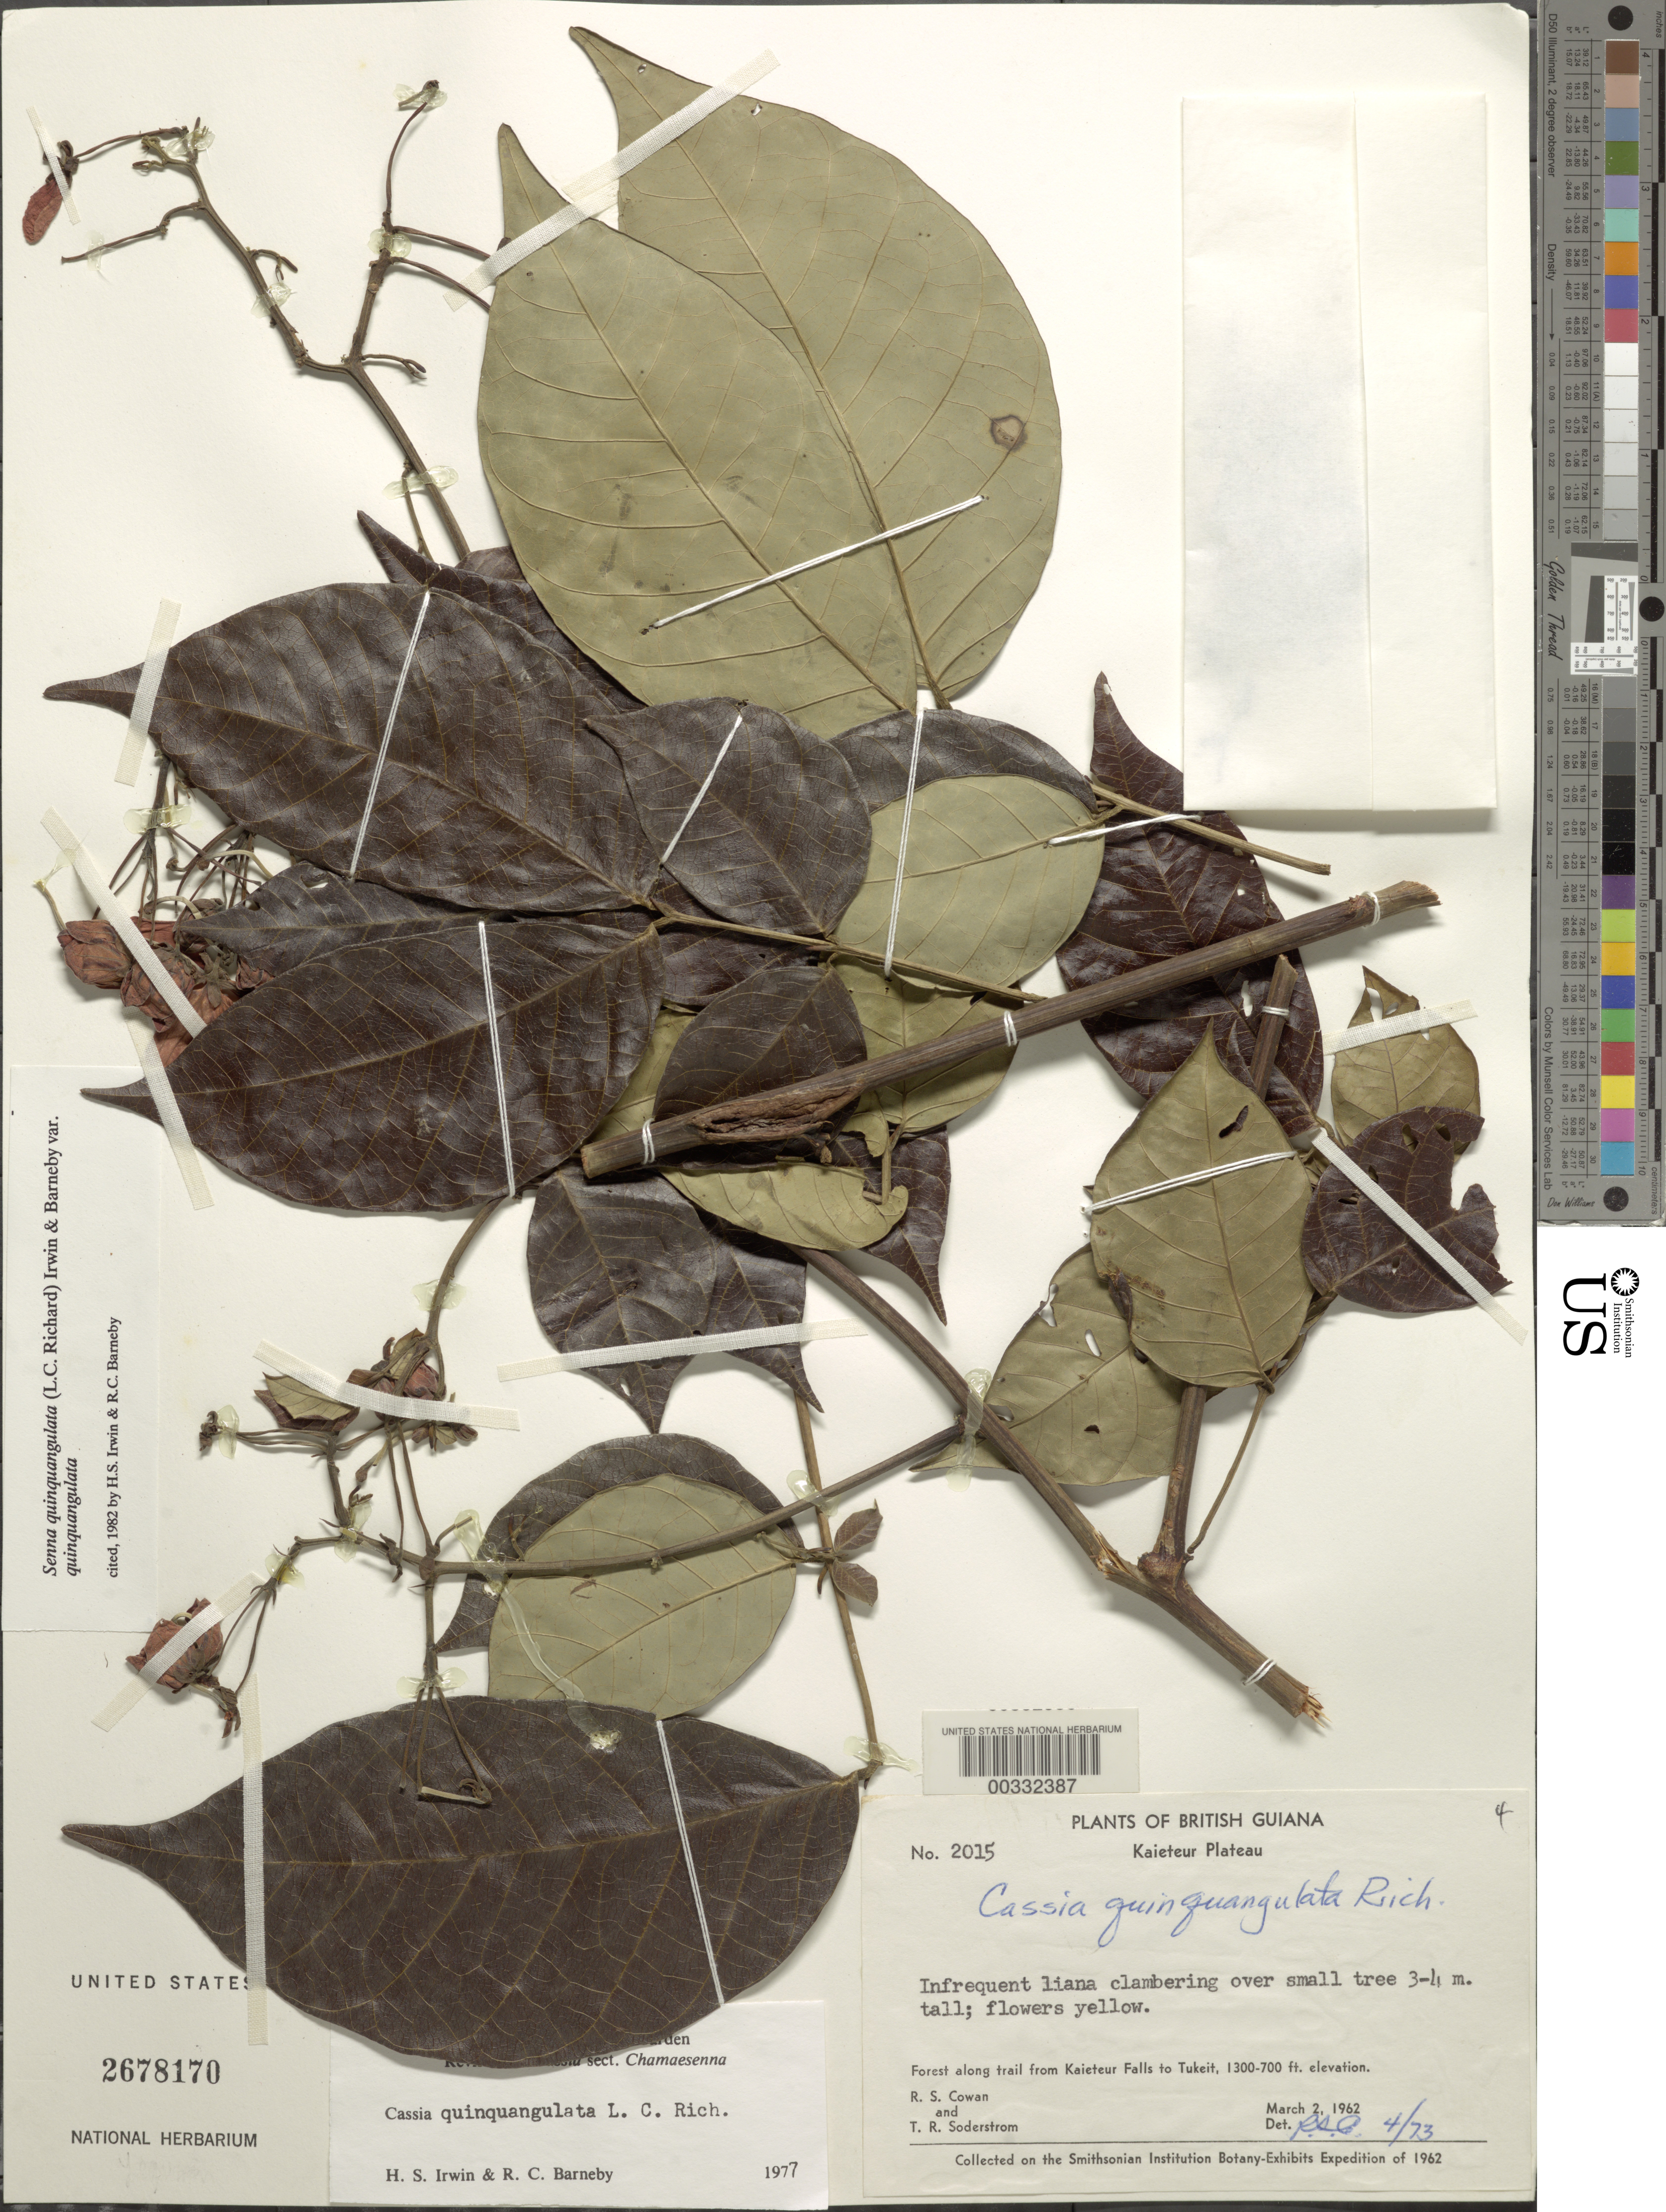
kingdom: Plantae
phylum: Tracheophyta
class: Magnoliopsida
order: Fabales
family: Fabaceae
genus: Senna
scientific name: Senna quinquangulata var. quinquangulata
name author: H.S. Irwin & Barneby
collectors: R. S. Cowan & T. R. Soderstrom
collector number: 2015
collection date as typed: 02 Mar 1962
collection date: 1962-03-02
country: Guyana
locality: Along trail from kaieteur falls to tukeit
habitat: Forest along trail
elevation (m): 396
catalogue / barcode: US 2678170